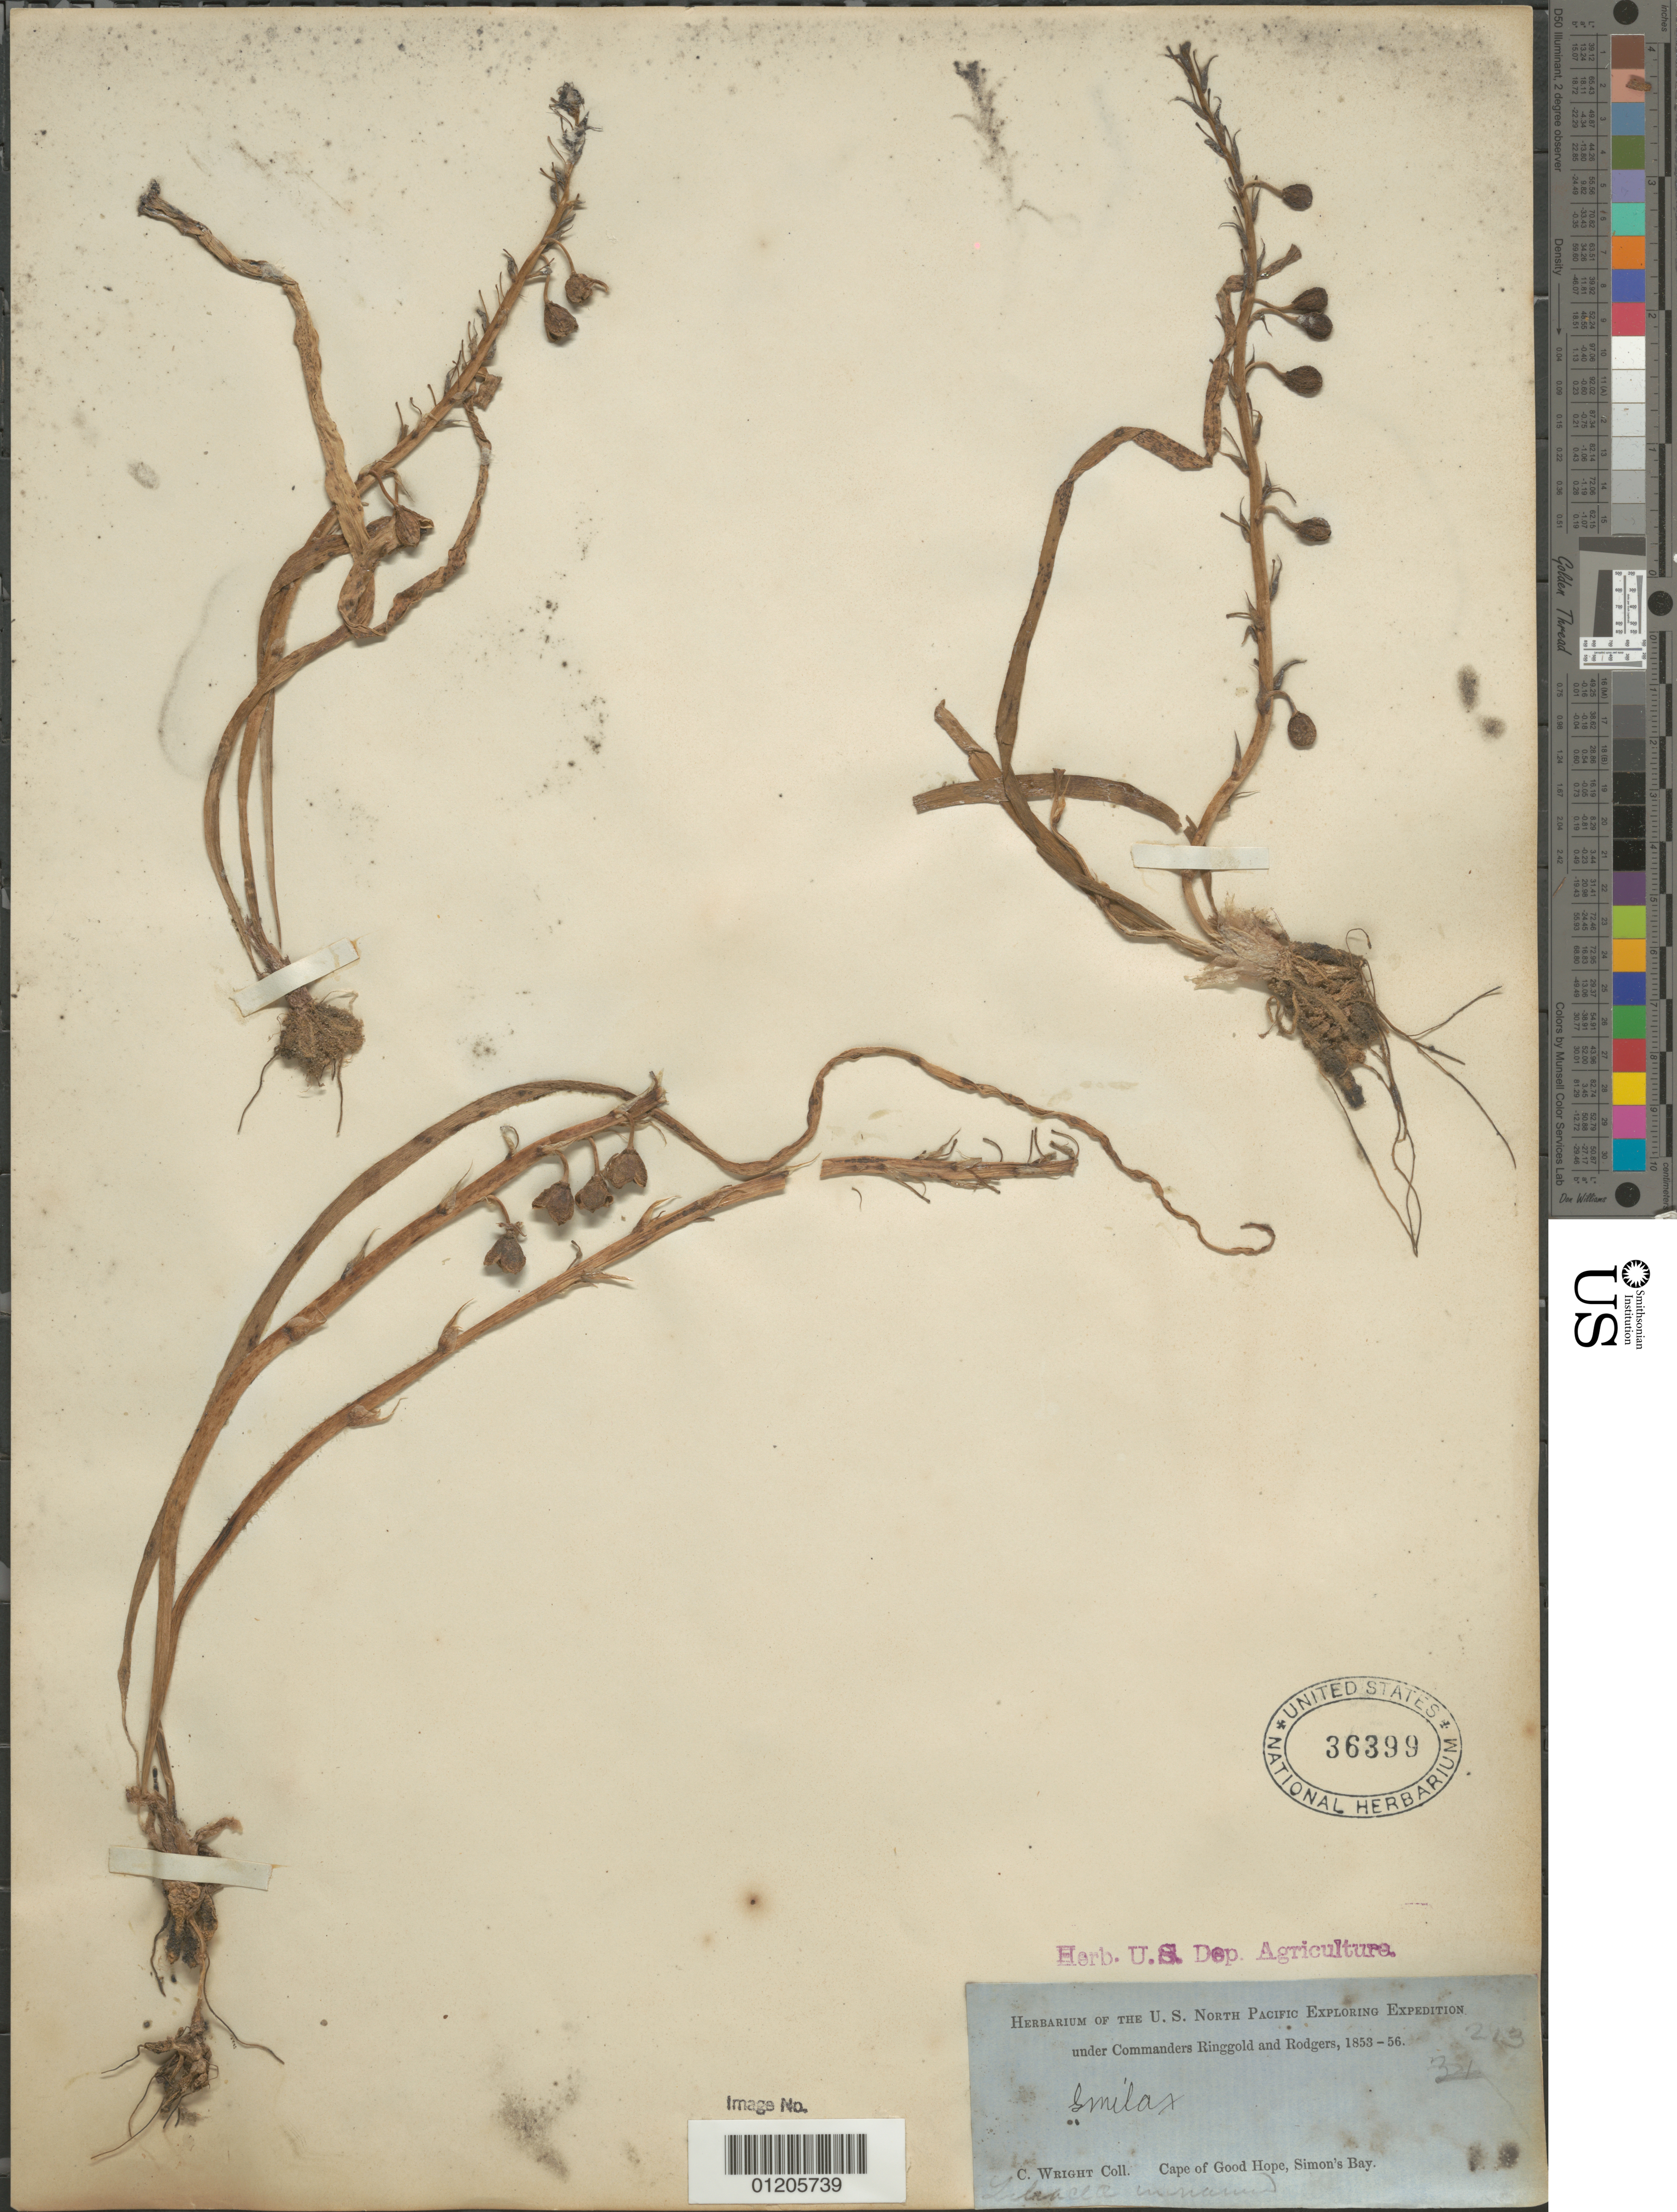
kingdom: Plantae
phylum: Tracheophyta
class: Liliopsida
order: Liliales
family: Smilacaceae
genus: Smilax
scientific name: Smilax sp.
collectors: C. Wright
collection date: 1853/1856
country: South Africa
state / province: Western Cape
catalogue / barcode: US 36399